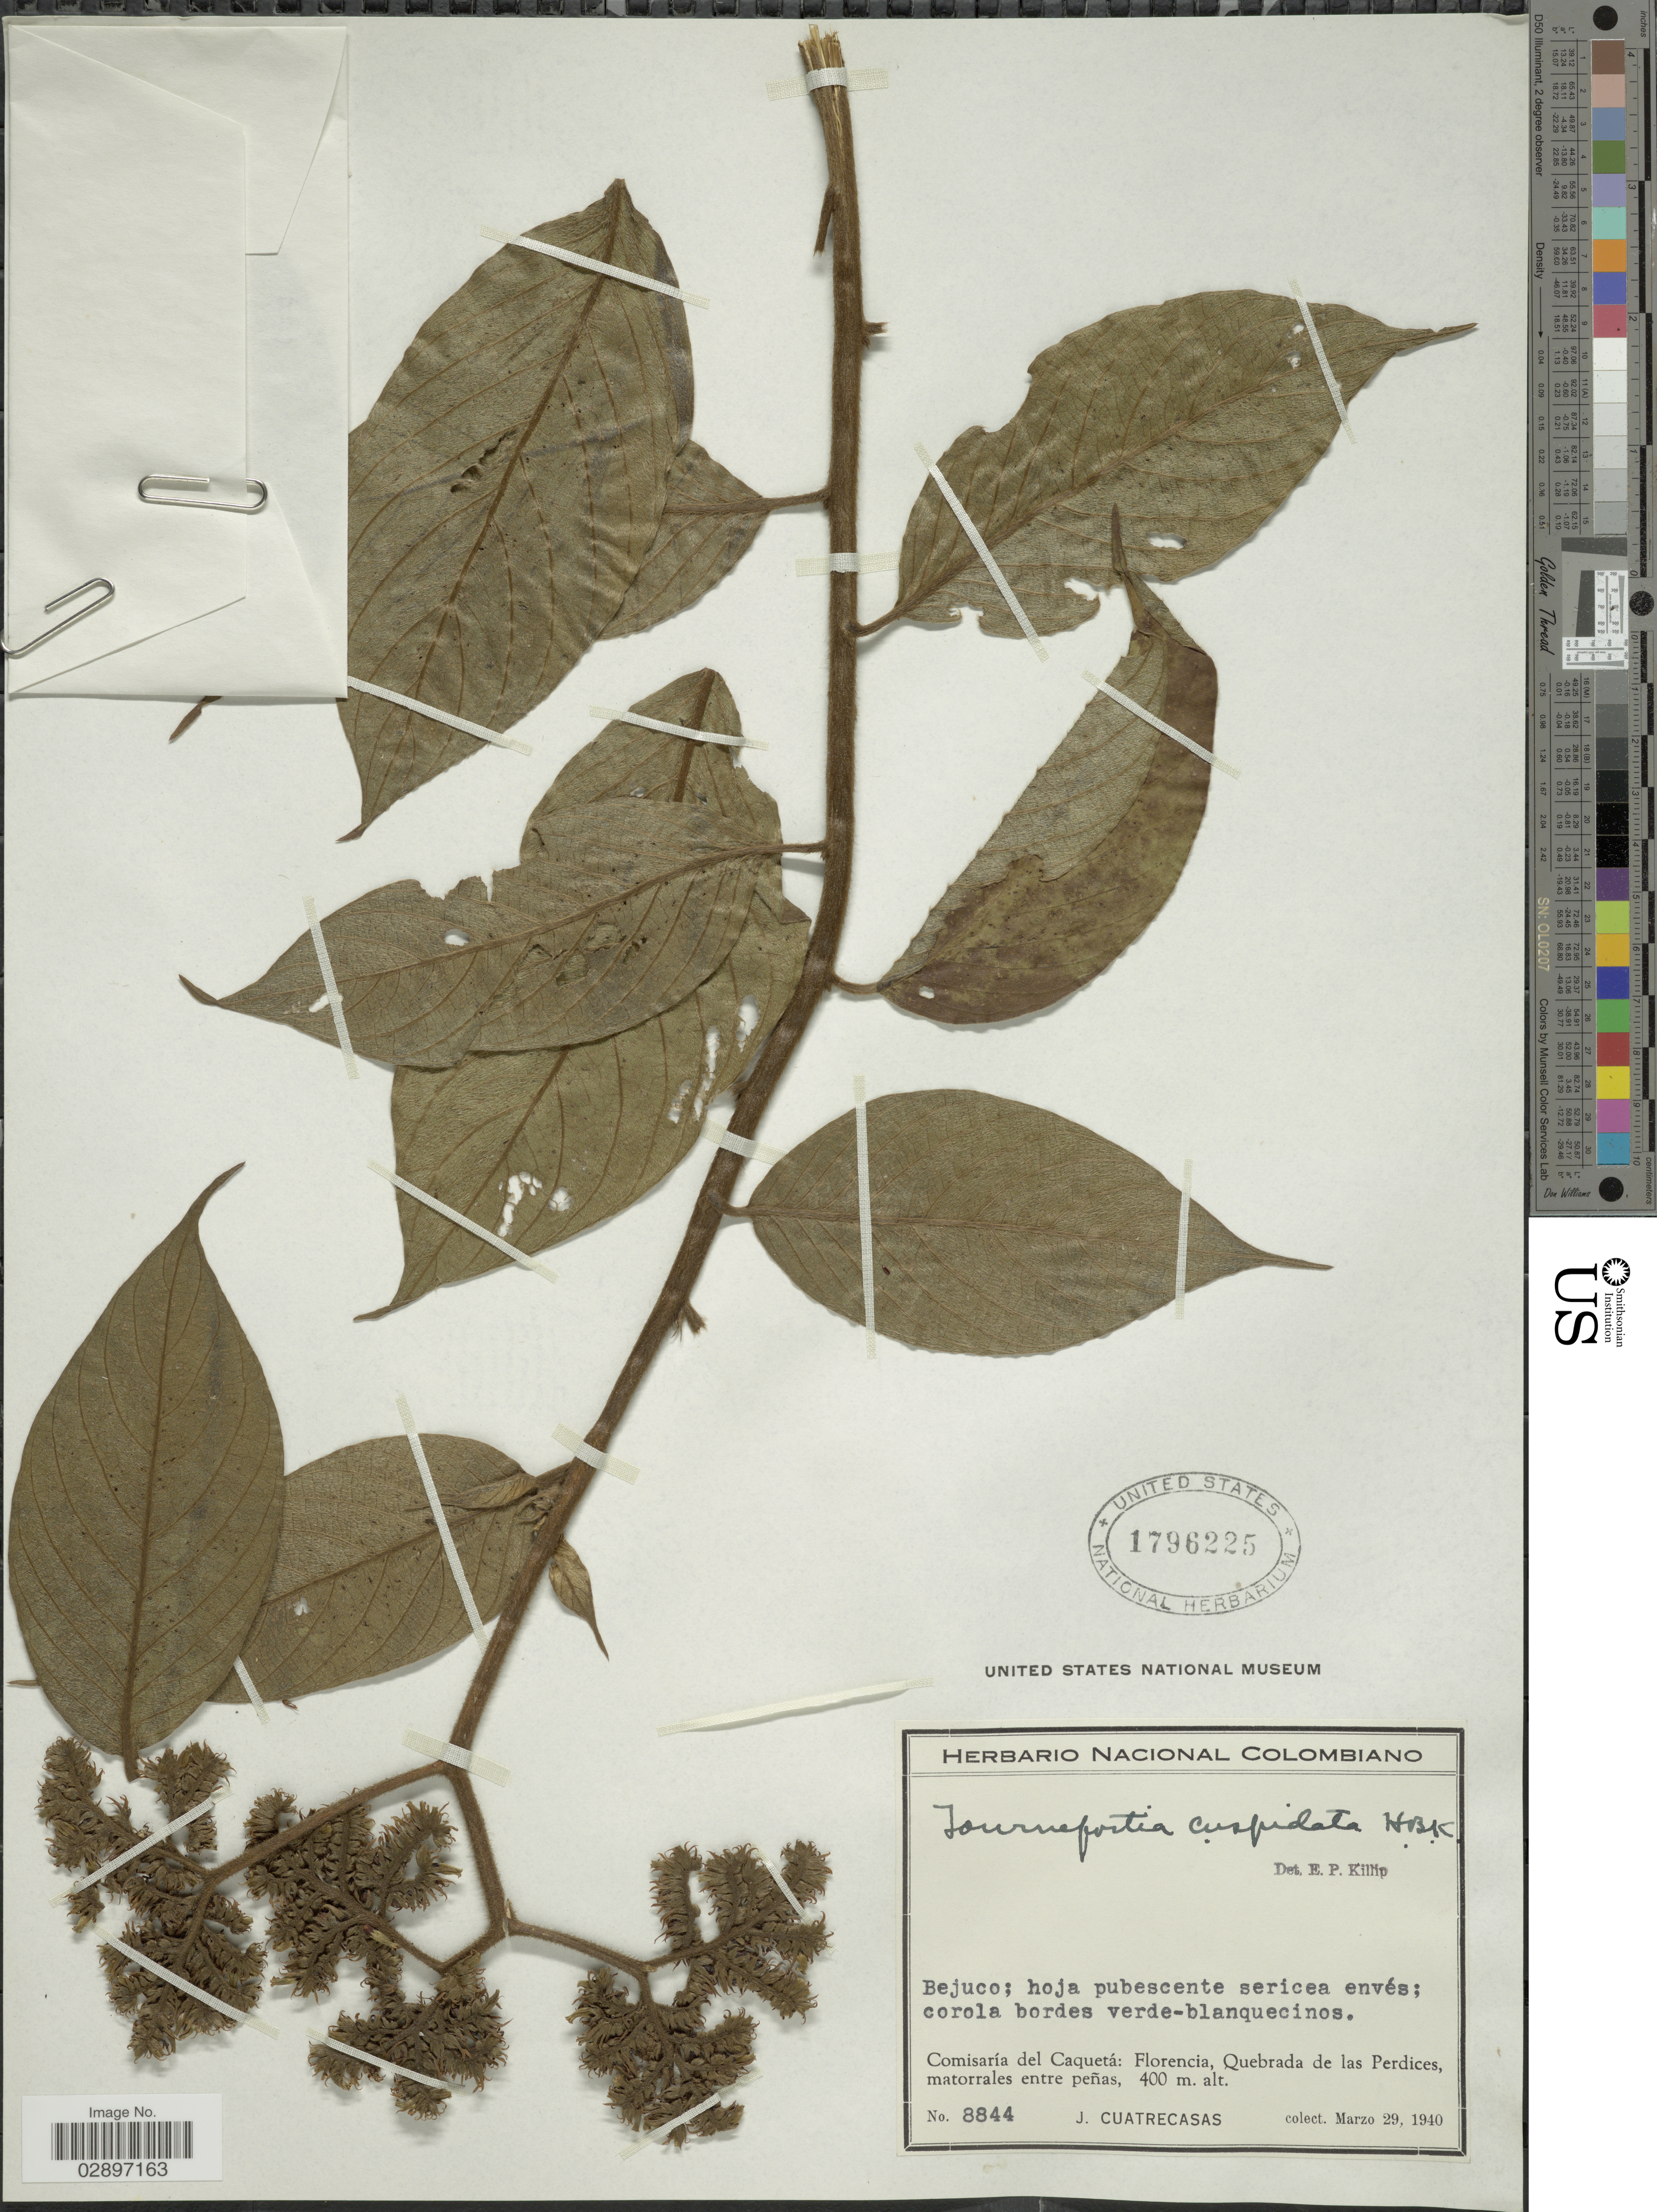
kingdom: Plantae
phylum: Tracheophyta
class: Magnoliopsida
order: Boraginales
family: Heliotropiaceae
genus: Tournefortia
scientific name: Tournefortia cuspidata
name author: Kunth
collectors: J. Cuatrecasas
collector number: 8844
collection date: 1940-03-29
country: Colombia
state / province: Caquetá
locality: Comisaría del Caquetá: Florencia, Quebrada de las Perdices, matorrales entre peñas.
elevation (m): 400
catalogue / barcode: US 1796225